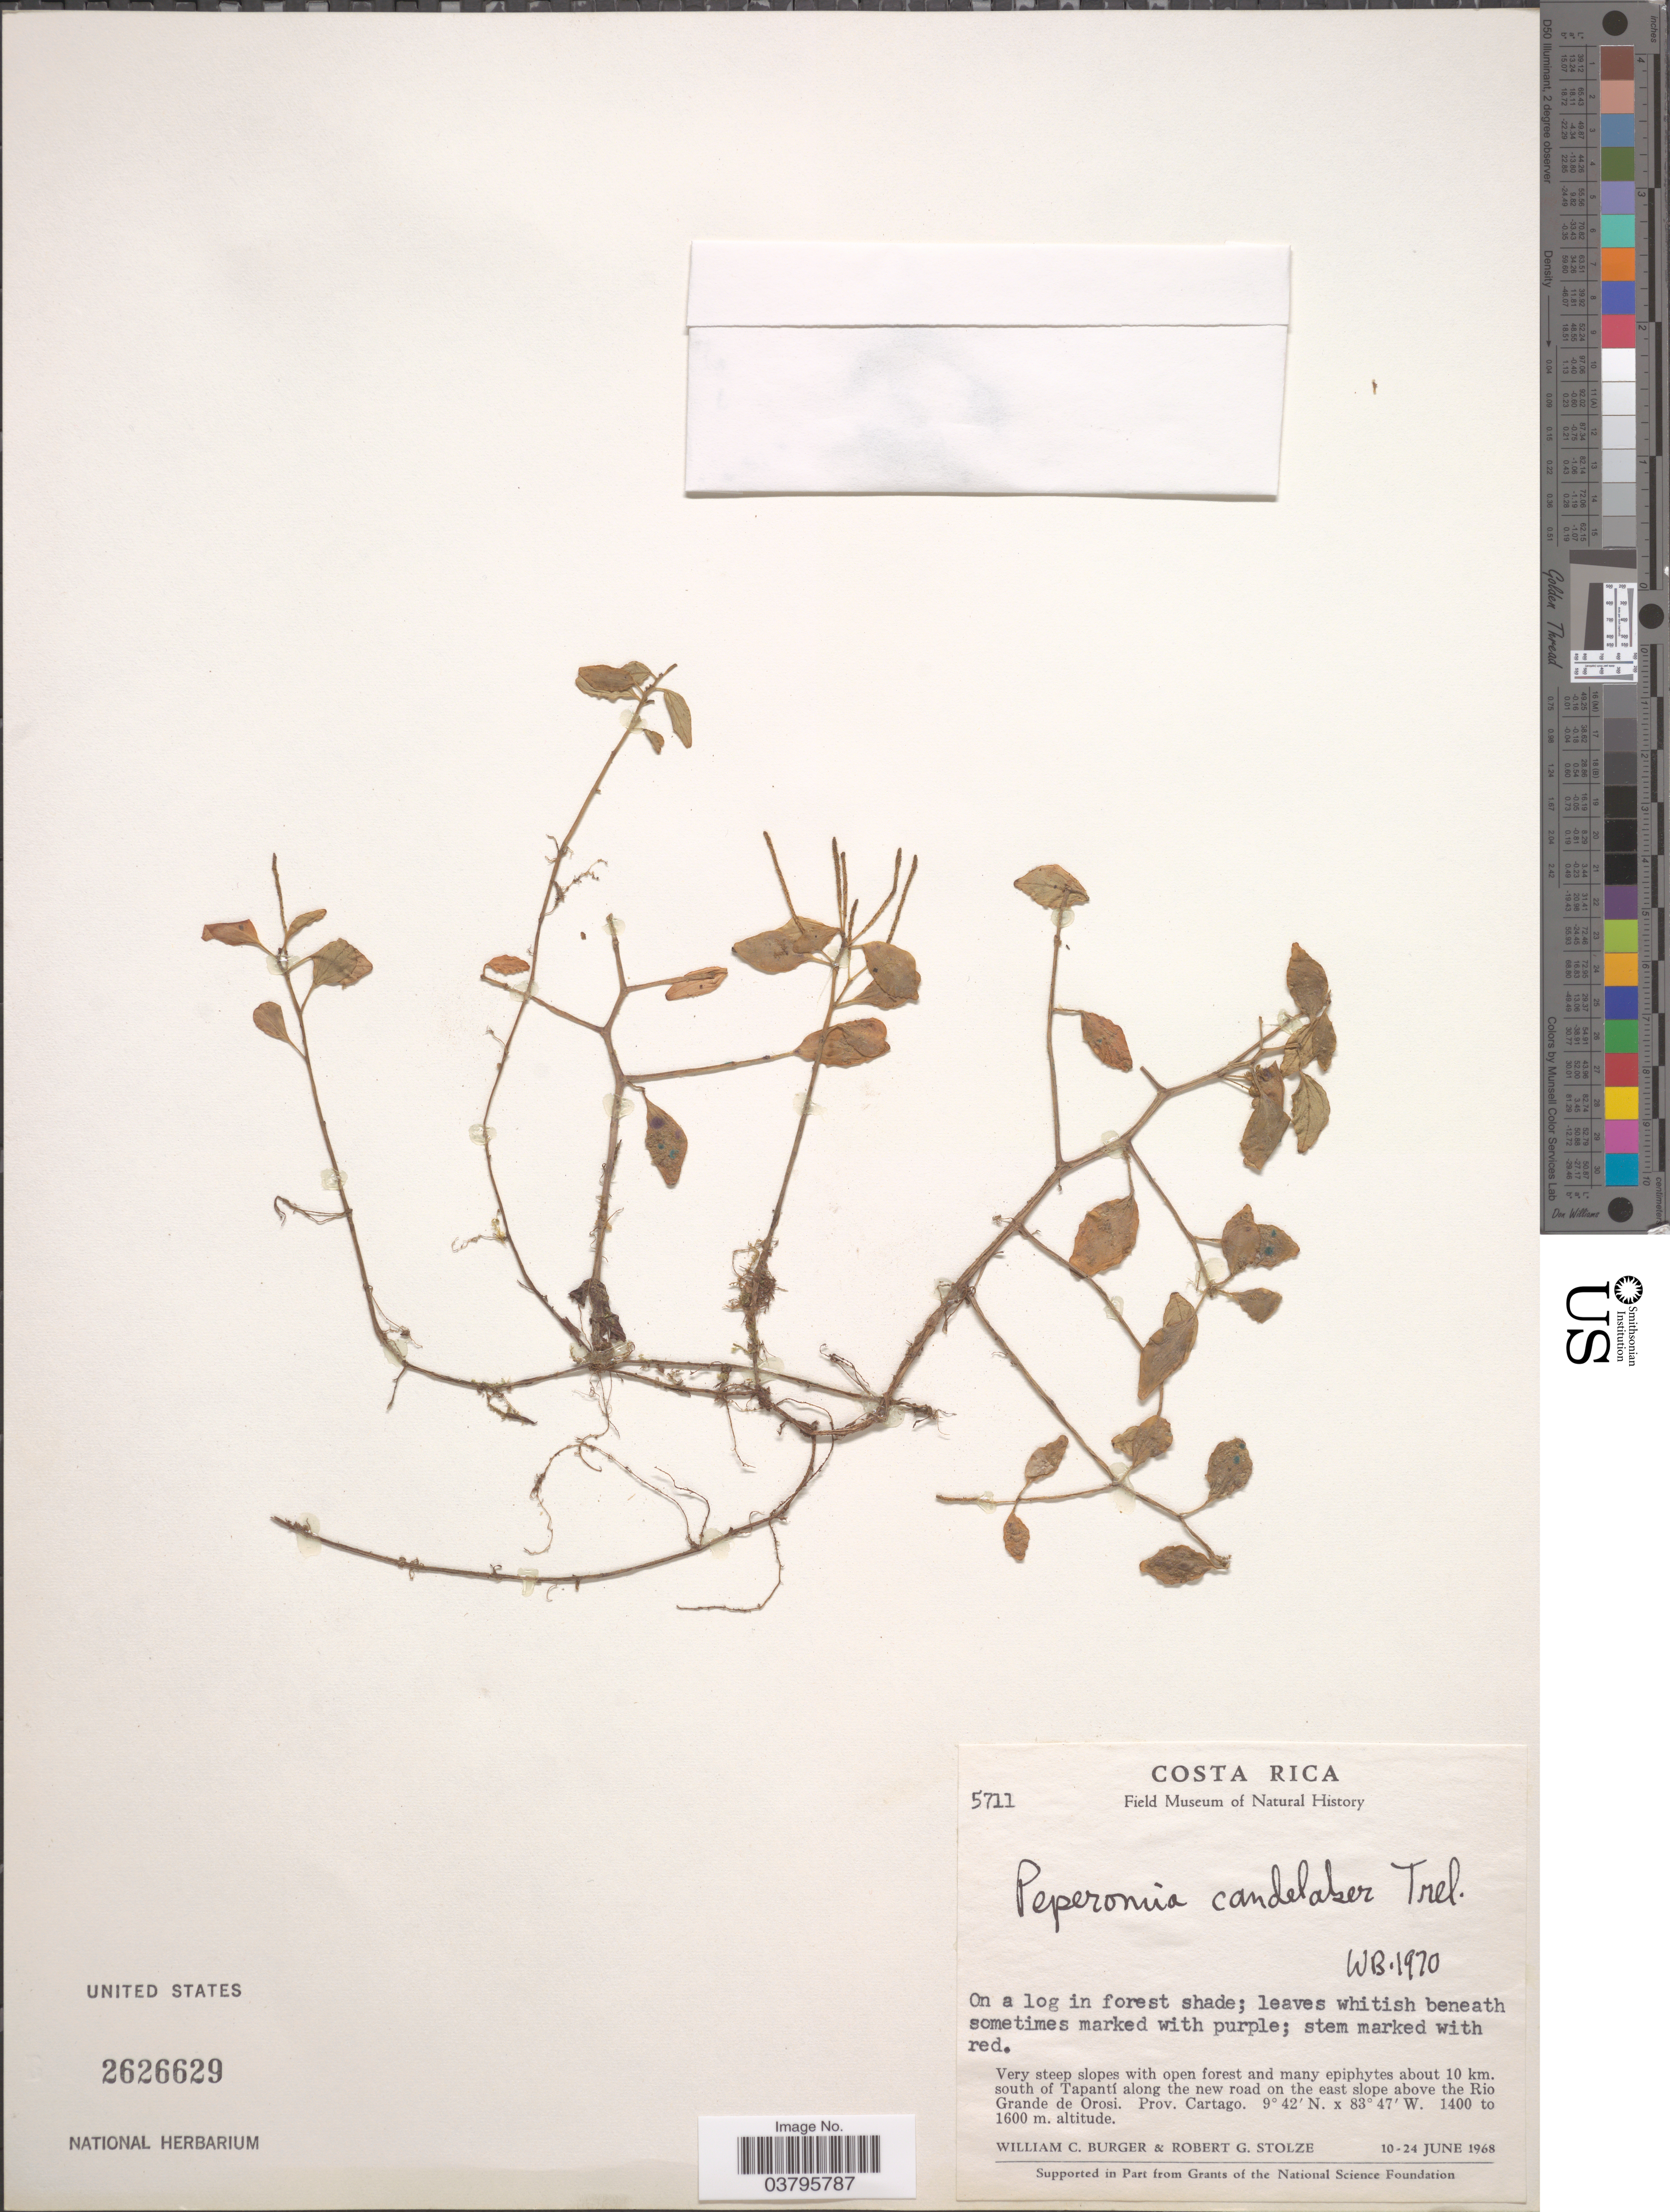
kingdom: Plantae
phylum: Tracheophyta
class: Magnoliopsida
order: Piperales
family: Piperaceae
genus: Peperomia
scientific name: Peperomia candelaber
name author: Trel.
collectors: W. Burger & R. G. Stolze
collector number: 5711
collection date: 1968-06-10/1968-06-24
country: Costa Rica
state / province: Cartago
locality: About 10 km. south of Tapantí along the new road on the east slope above the Rio Grande de Orosi.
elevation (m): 1400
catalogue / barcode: US 2626629